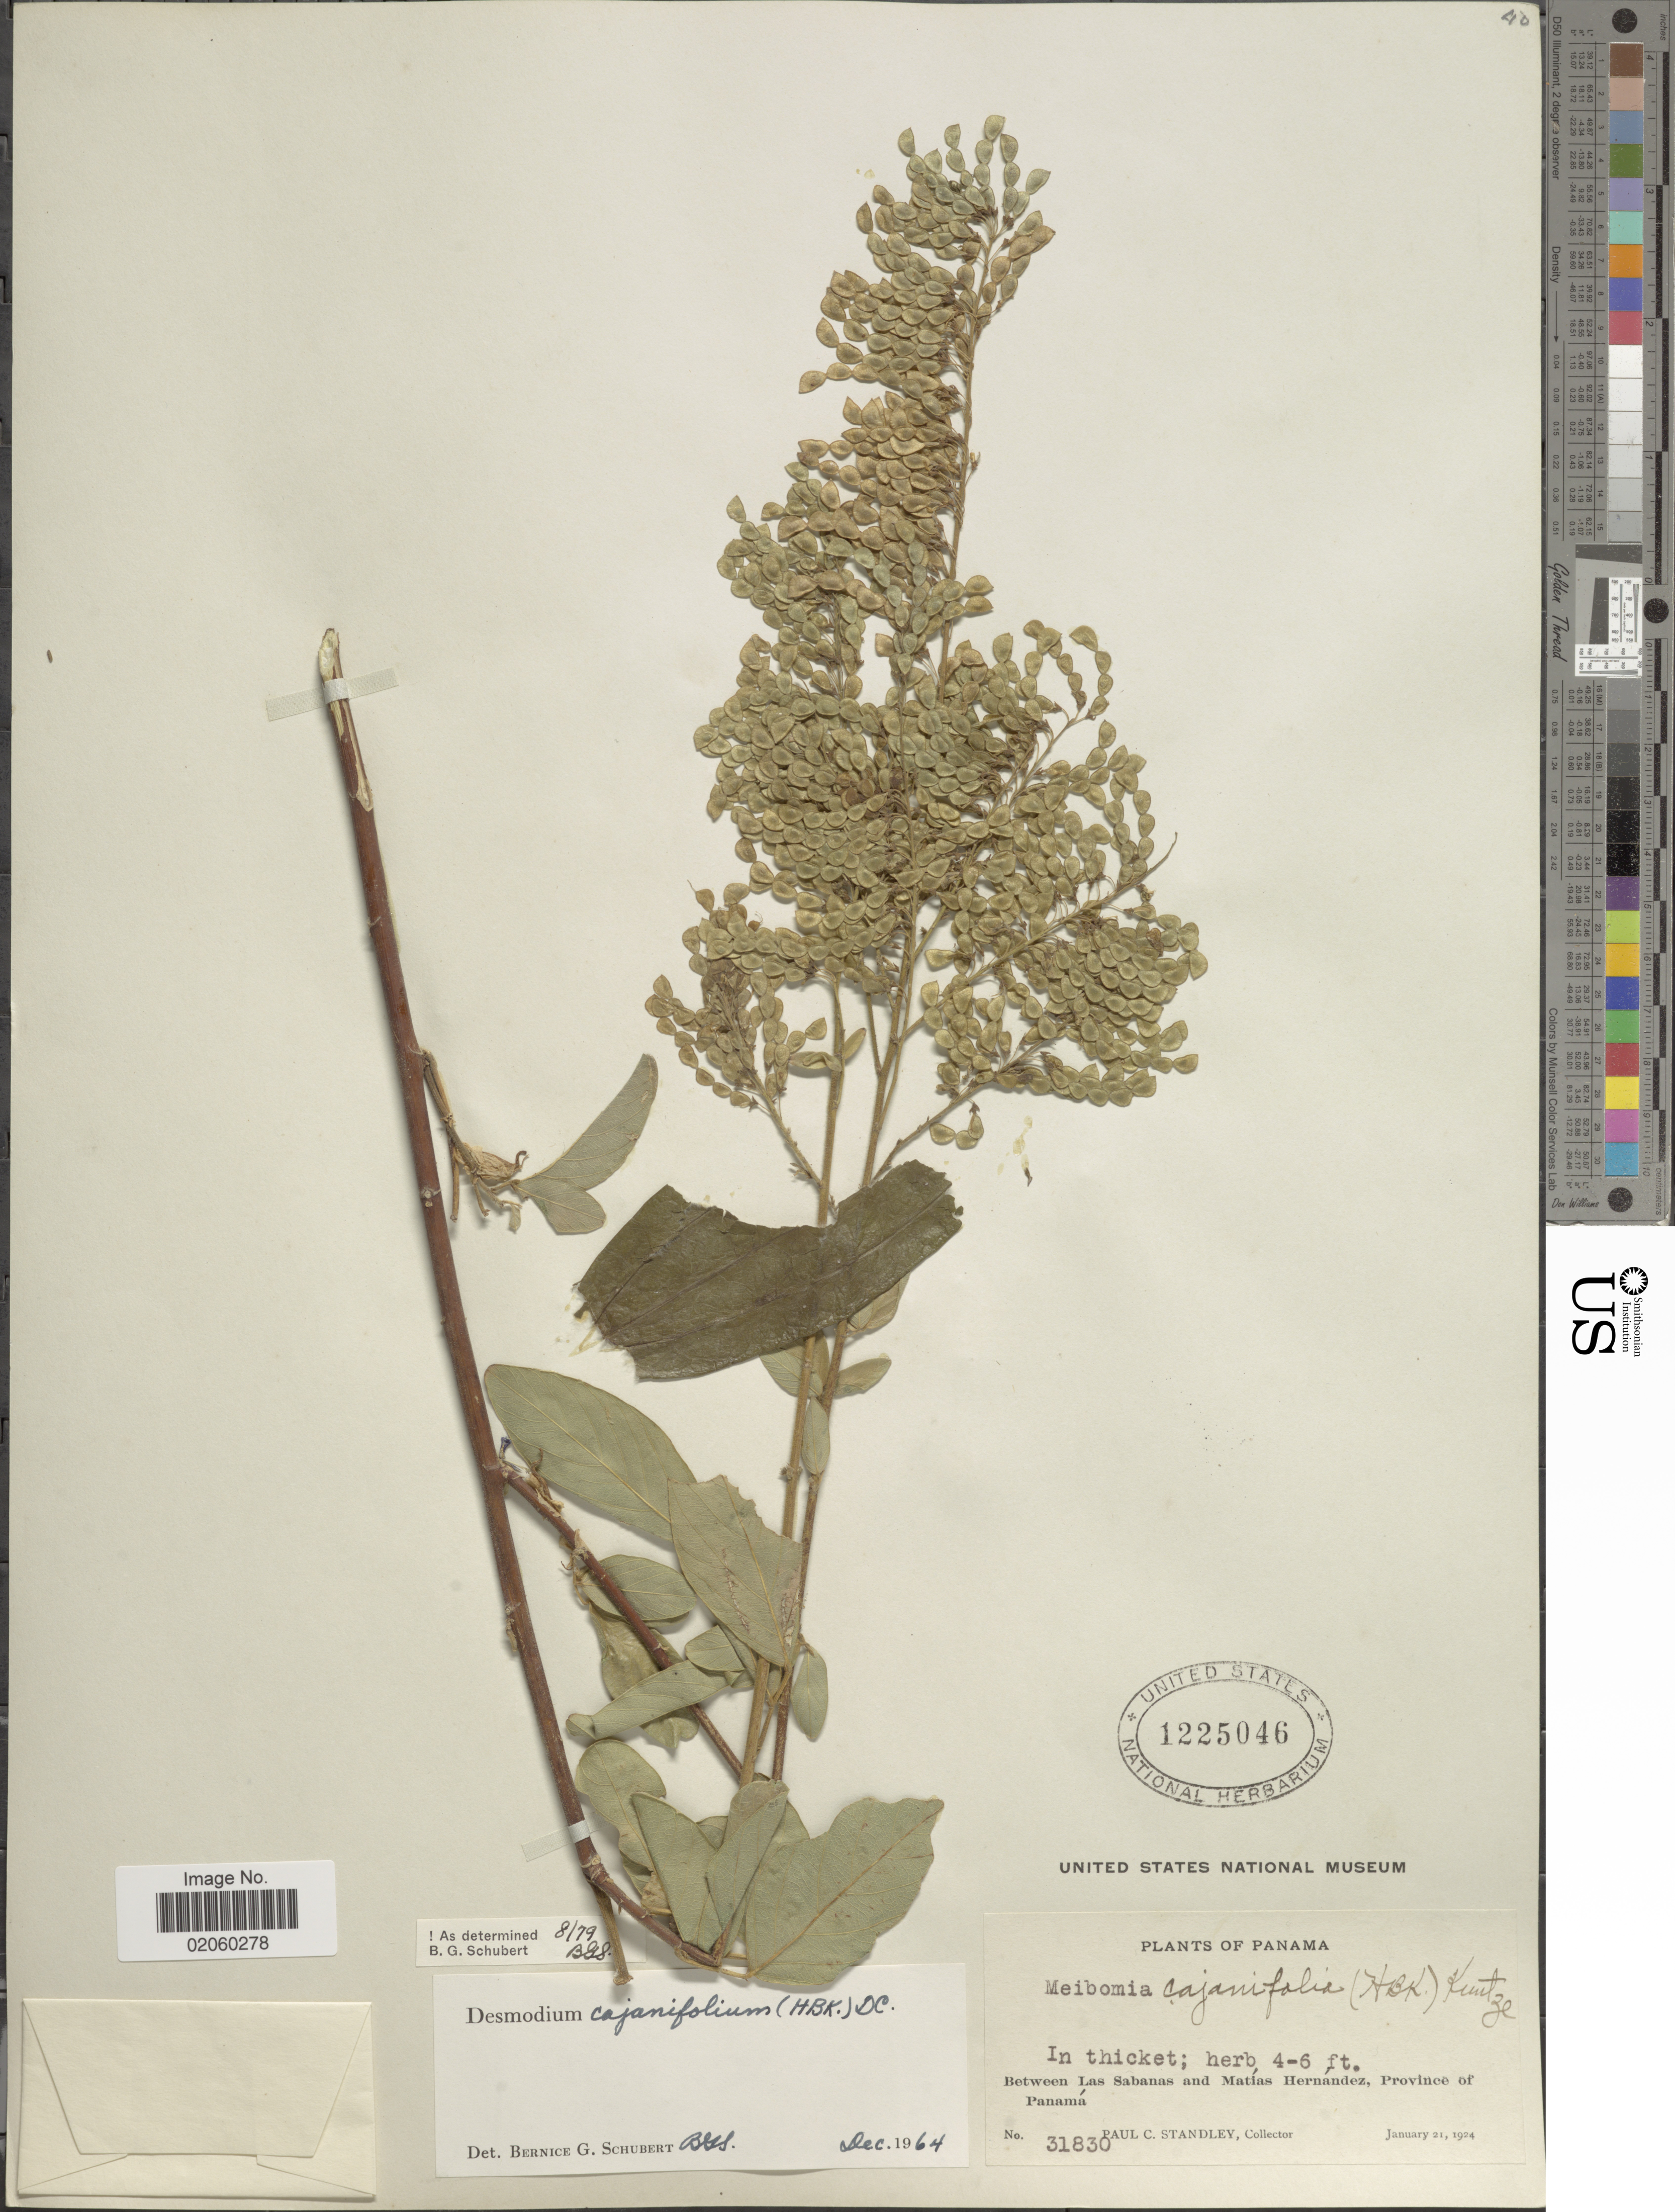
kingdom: Plantae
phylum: Tracheophyta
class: Magnoliopsida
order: Fabales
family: Fabaceae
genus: Desmodium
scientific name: Desmodium cajanifolium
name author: (Kunth) DC.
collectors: P. C. Standley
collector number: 31830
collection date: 1924-01-21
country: Panama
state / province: Panamá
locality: Between Las Sabanas and Matias Hernandez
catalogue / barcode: US 1225046